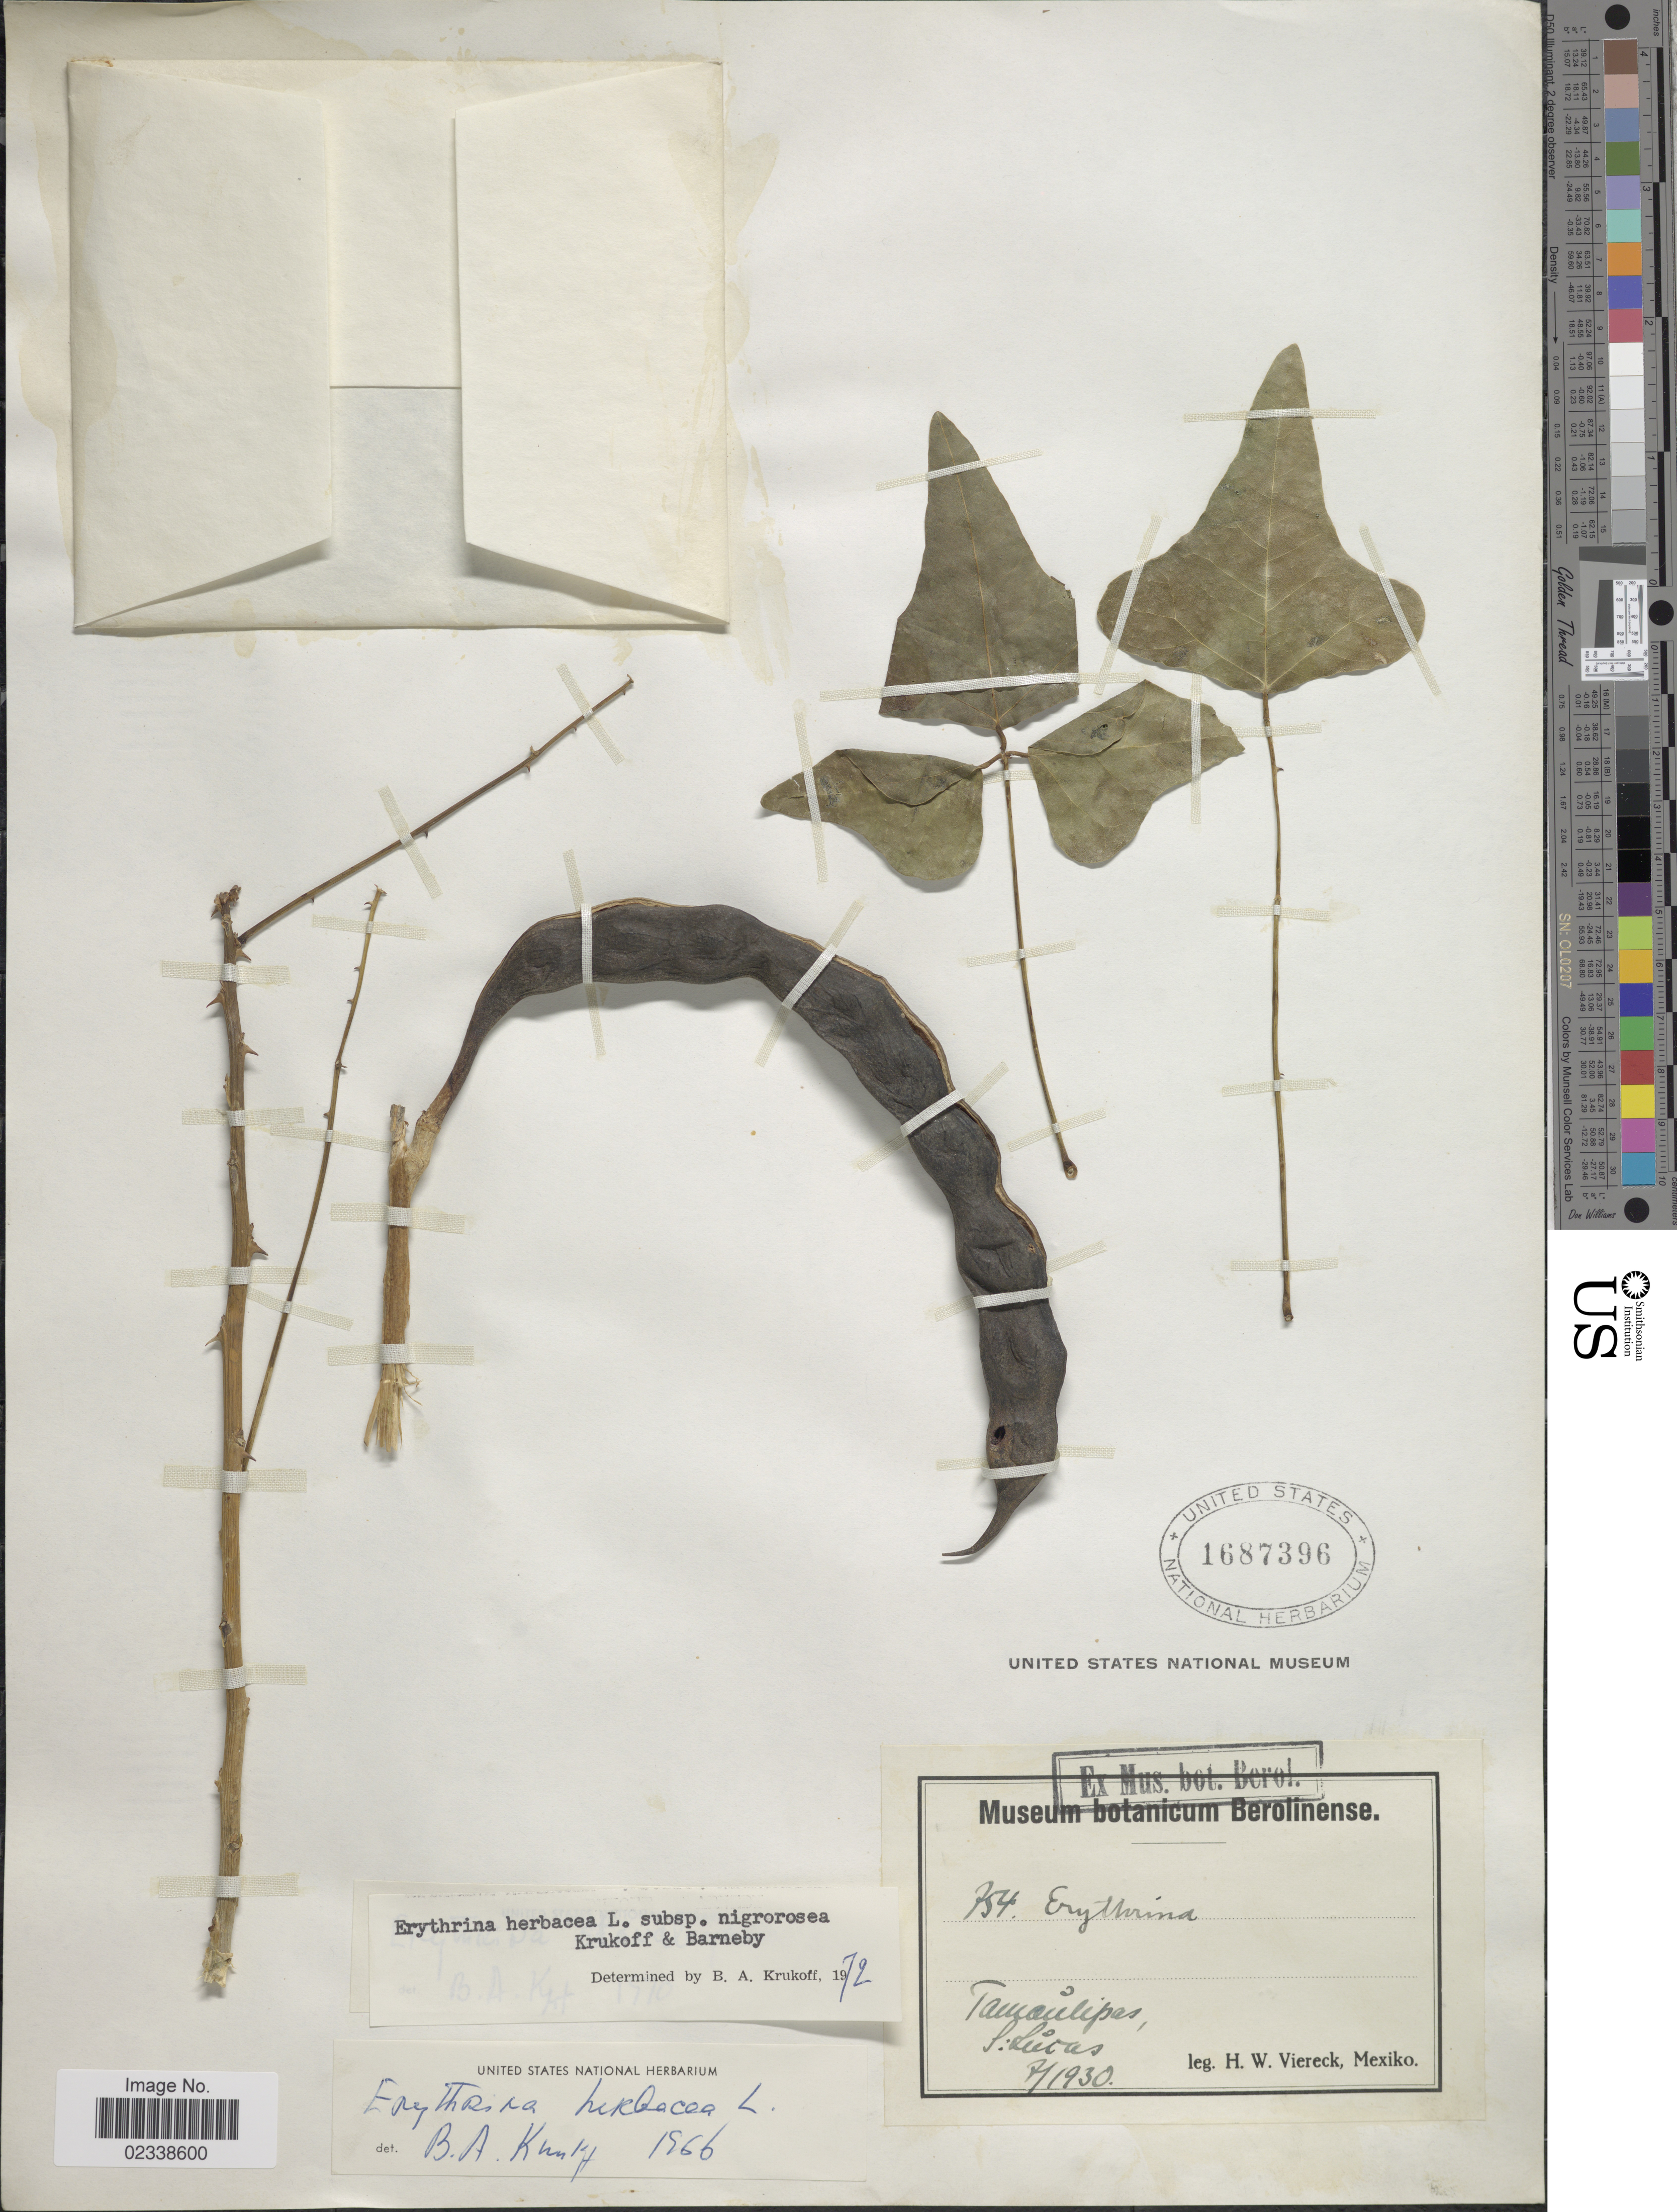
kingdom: Plantae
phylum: Tracheophyta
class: Magnoliopsida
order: Fabales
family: Fabaceae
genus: Erythrina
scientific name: Erythrina herbacea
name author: L.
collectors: H. W. Viereck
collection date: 1930-07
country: Mexico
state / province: Tamaulipas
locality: S. Lucas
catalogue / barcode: US 1687396